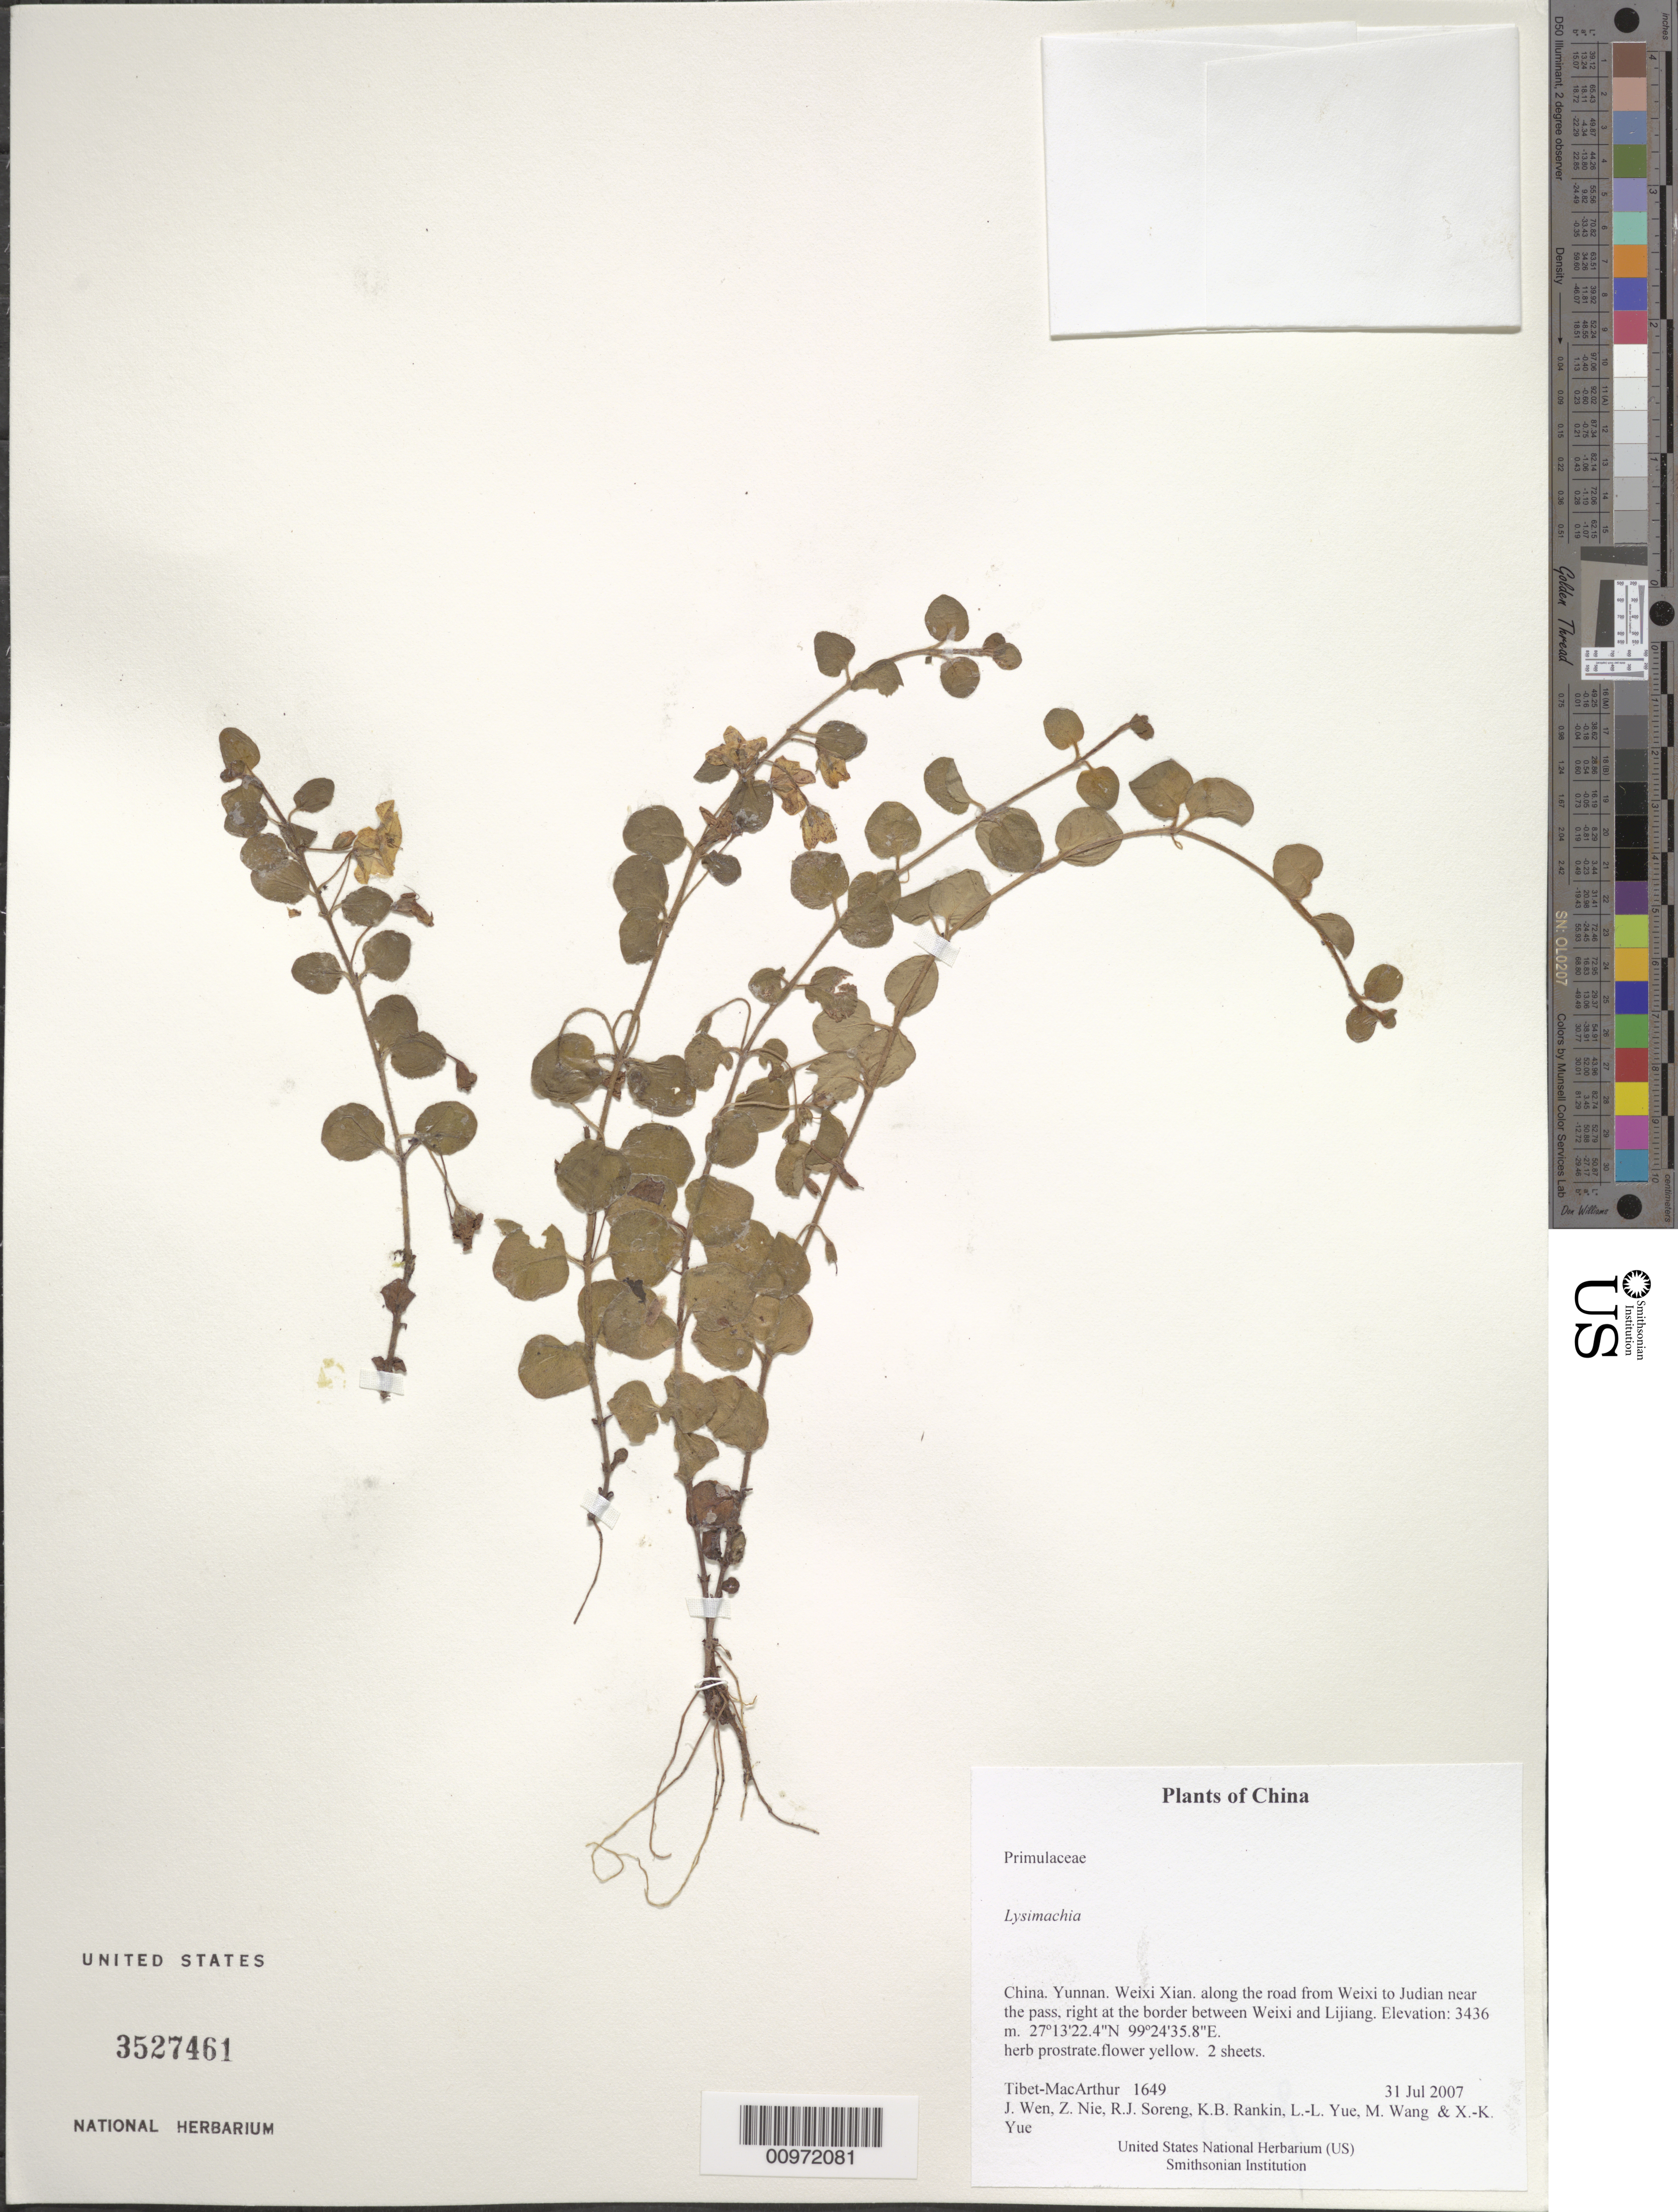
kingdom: Plantae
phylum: Tracheophyta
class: Magnoliopsida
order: Ericales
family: Primulaceae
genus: Lysimachia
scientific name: Lysimachia sp.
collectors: Tibet-MacArthur, J. Wen, Z. Nie, R. J. Soreng, K. Rankin, L. Yue, M. Wang & X. Yue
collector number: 1649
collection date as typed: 31 Jul 2007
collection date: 2007-07-31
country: China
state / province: Yunnan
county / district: Weixi Xian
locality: along the road from Weixi to Judian near the pass, right at the border between Weixi and Lijiang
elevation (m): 3436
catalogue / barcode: US 3527461